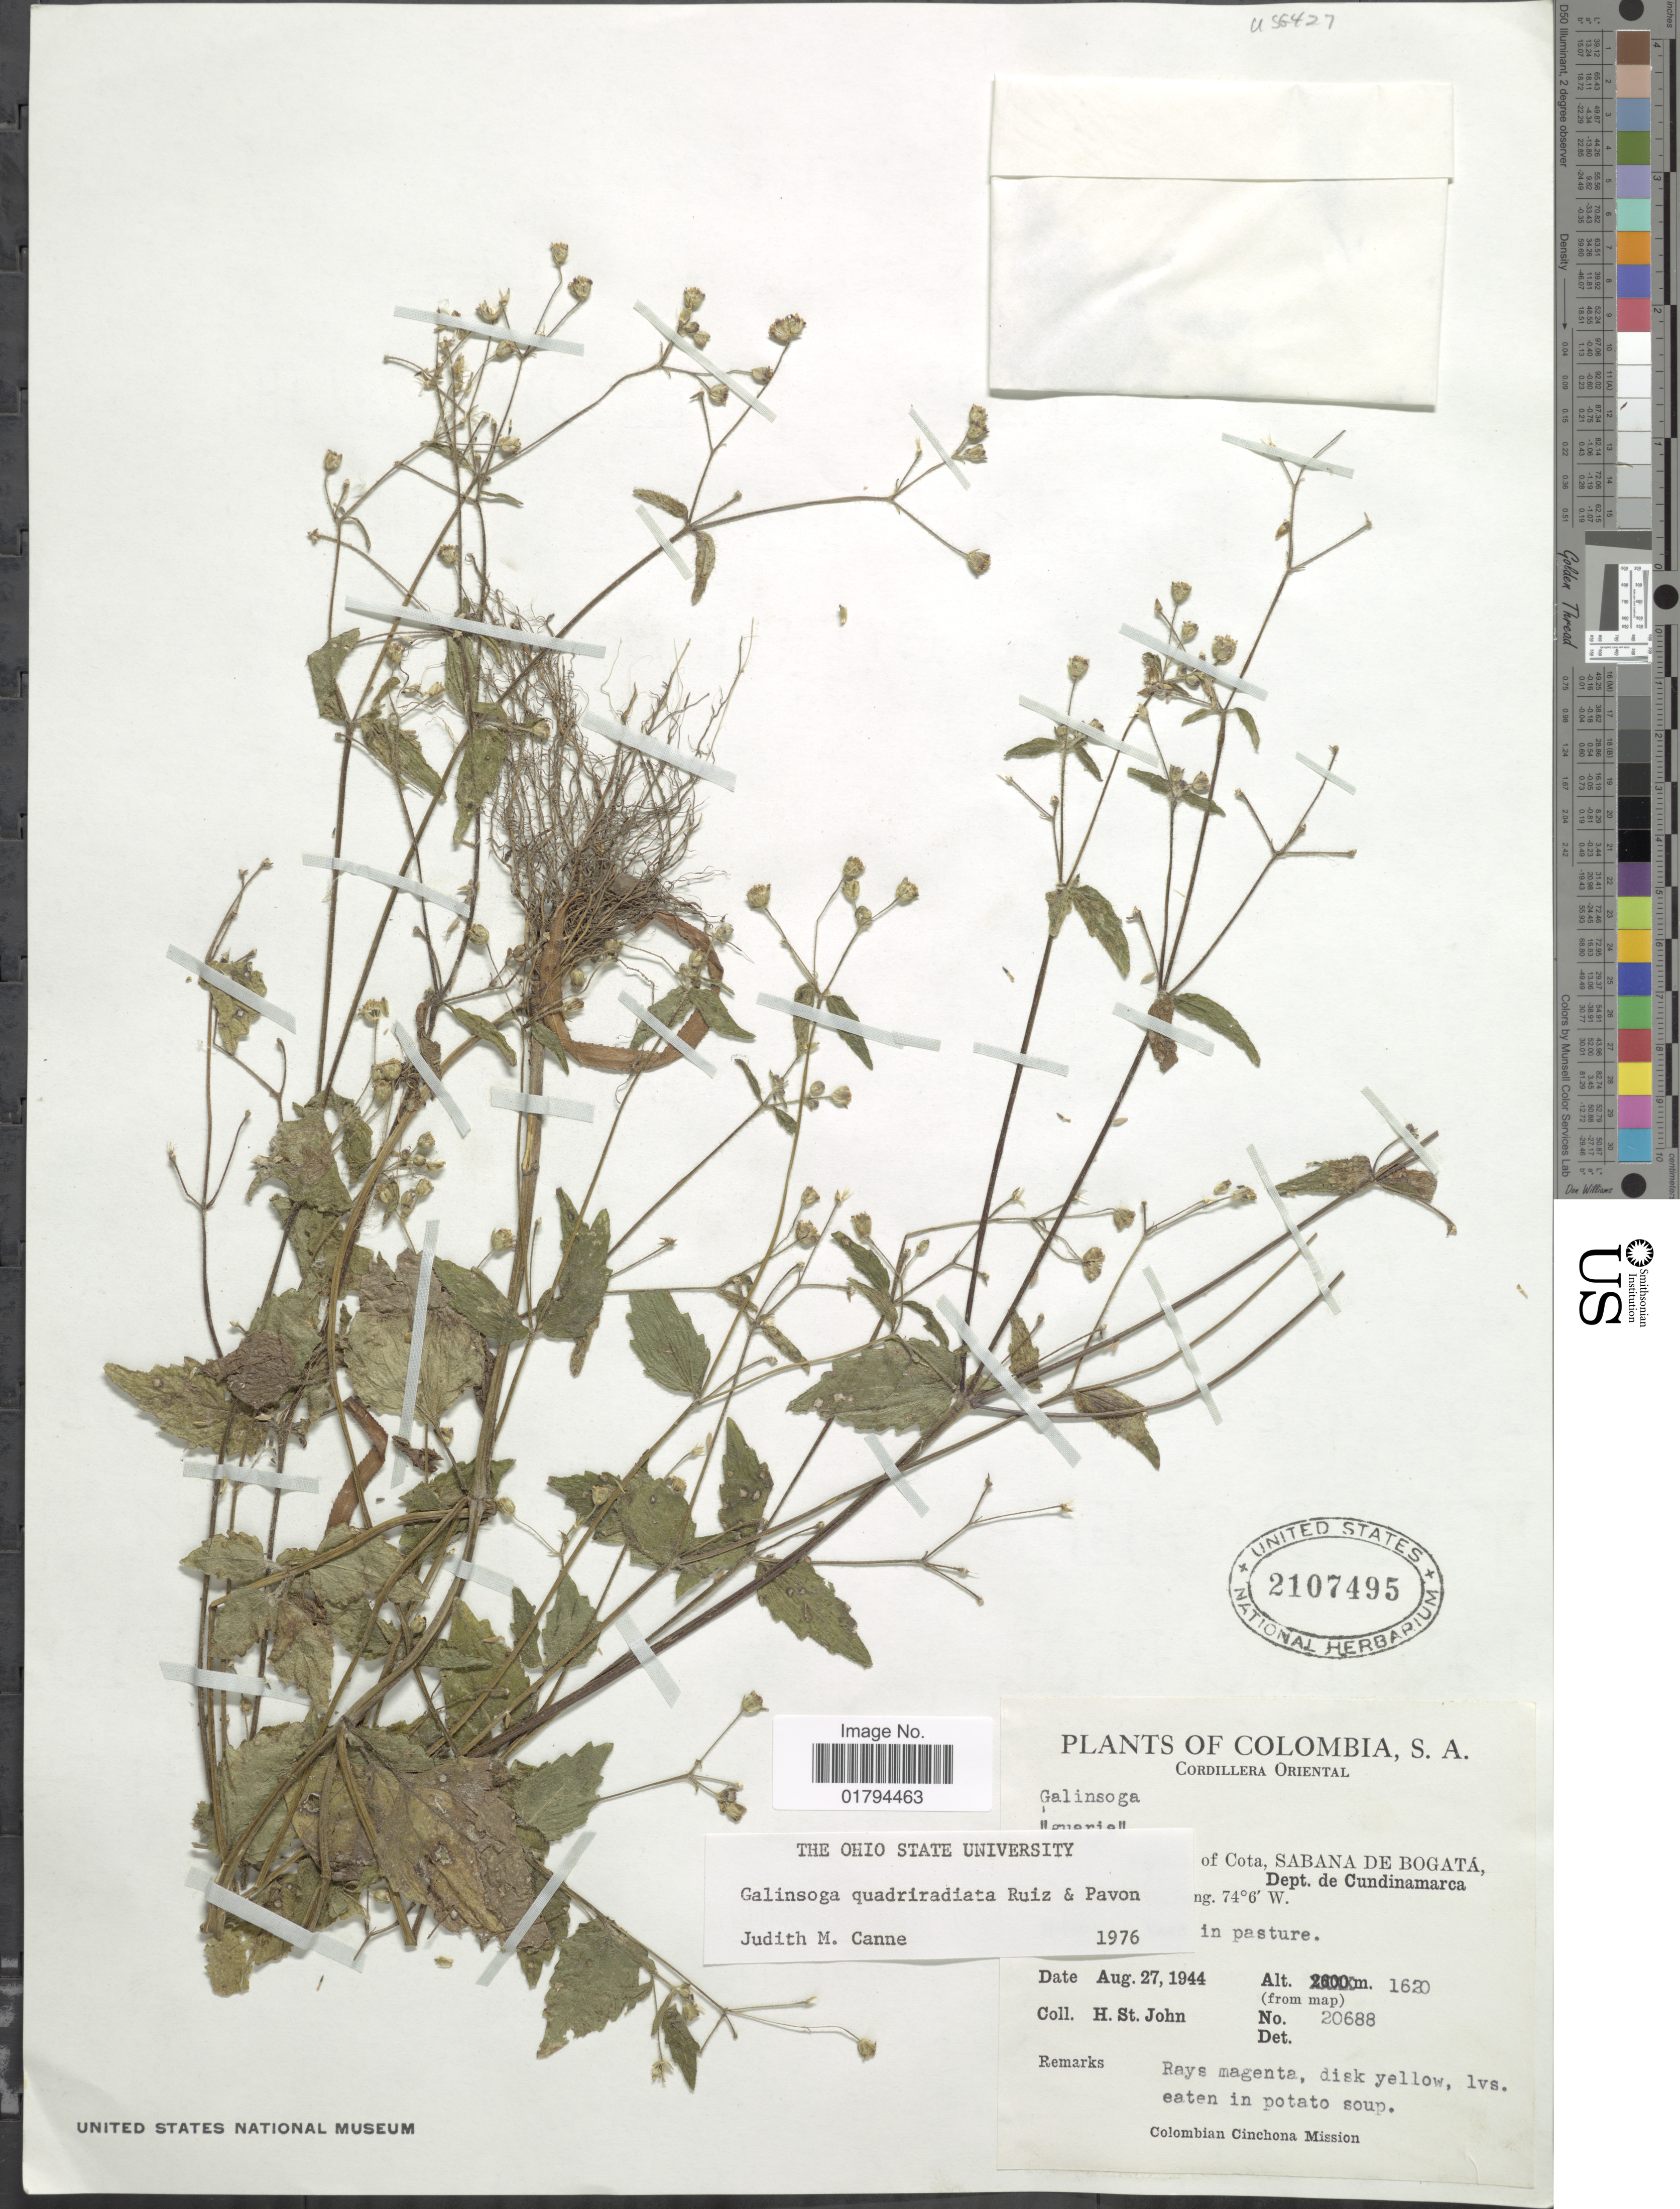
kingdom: Plantae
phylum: Tracheophyta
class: Magnoliopsida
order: Asterales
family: Asteraceae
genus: Galinsoga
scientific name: Galinsoga quadriradiata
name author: Ruiz & Pav.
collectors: H. St. John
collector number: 20688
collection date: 1944-08-27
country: Colombia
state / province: Cundinamarca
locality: [illegible text] Of Cota, Sabana de Bogata. Cordillera Oriental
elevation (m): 1620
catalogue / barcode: US 2107495